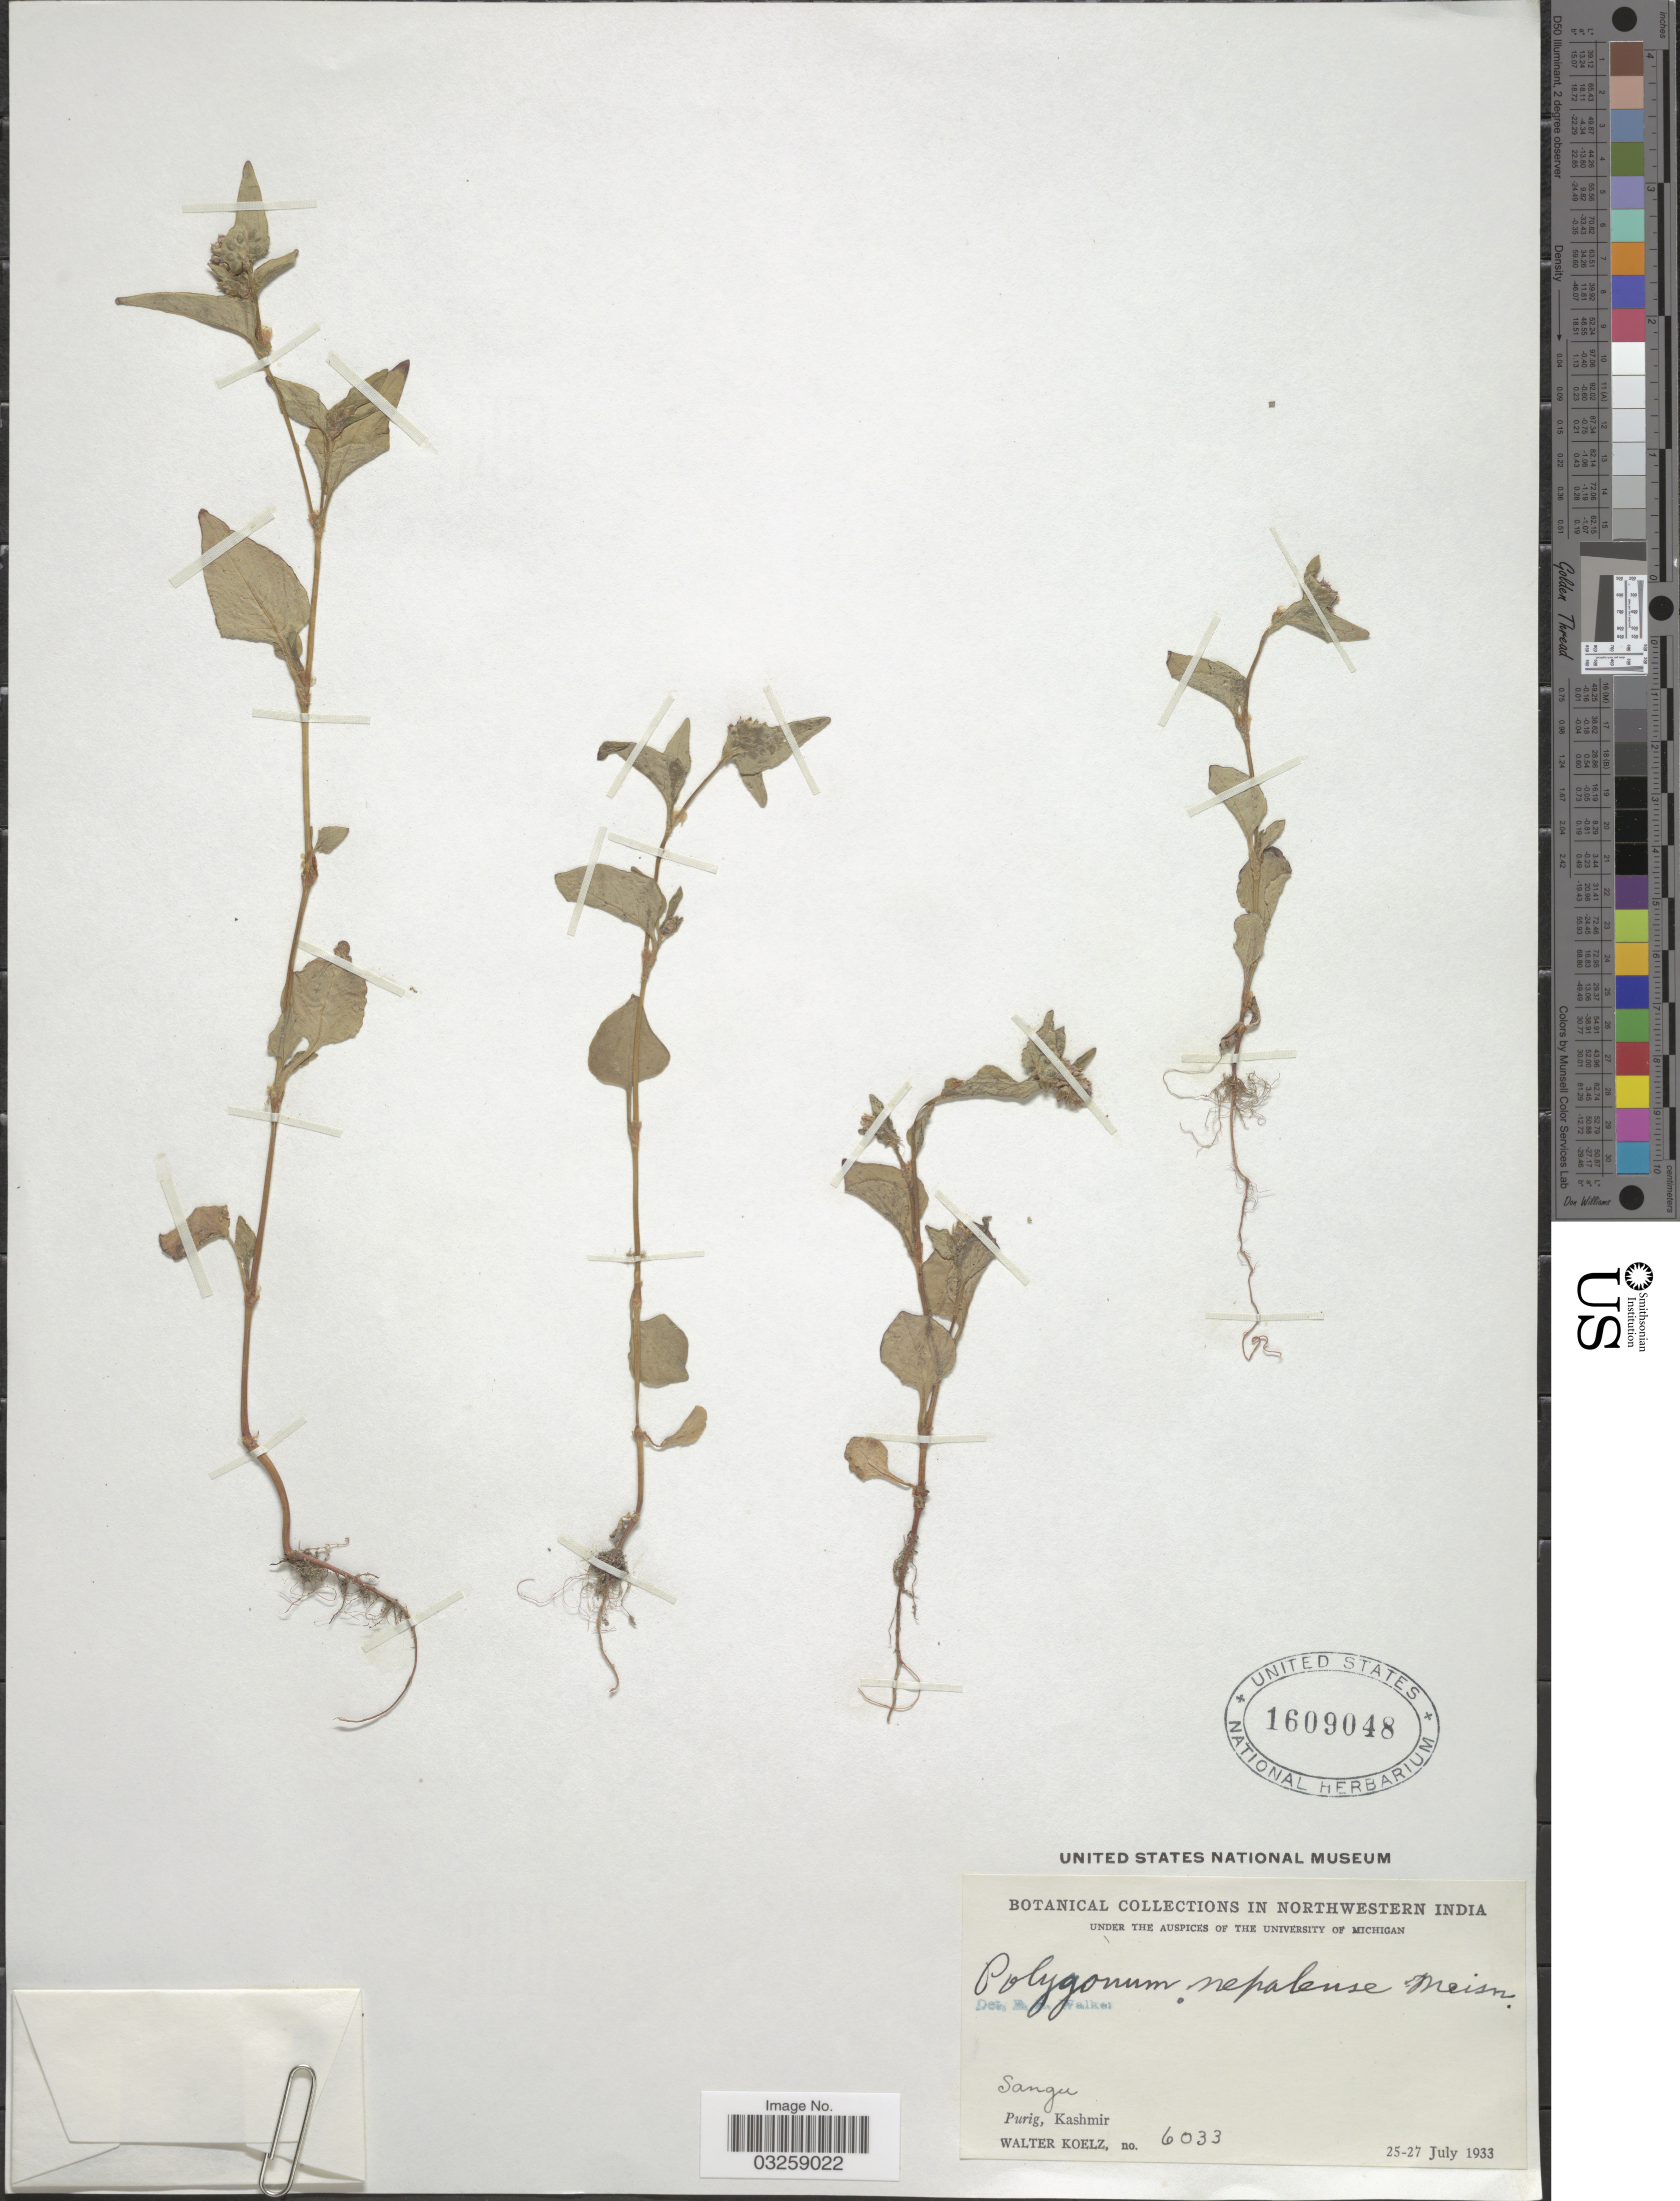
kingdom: Plantae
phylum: Tracheophyta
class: Magnoliopsida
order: Caryophyllales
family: Polygonaceae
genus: Polygonum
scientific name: Polygonum nepalense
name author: Meisn.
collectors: W. N. Koelz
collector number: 6033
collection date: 1933-07-25/1933-07-27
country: India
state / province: Jammu and Kashmir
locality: Northwestern India. Sangu. Purig, Kashmir.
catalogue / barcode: US 1609048